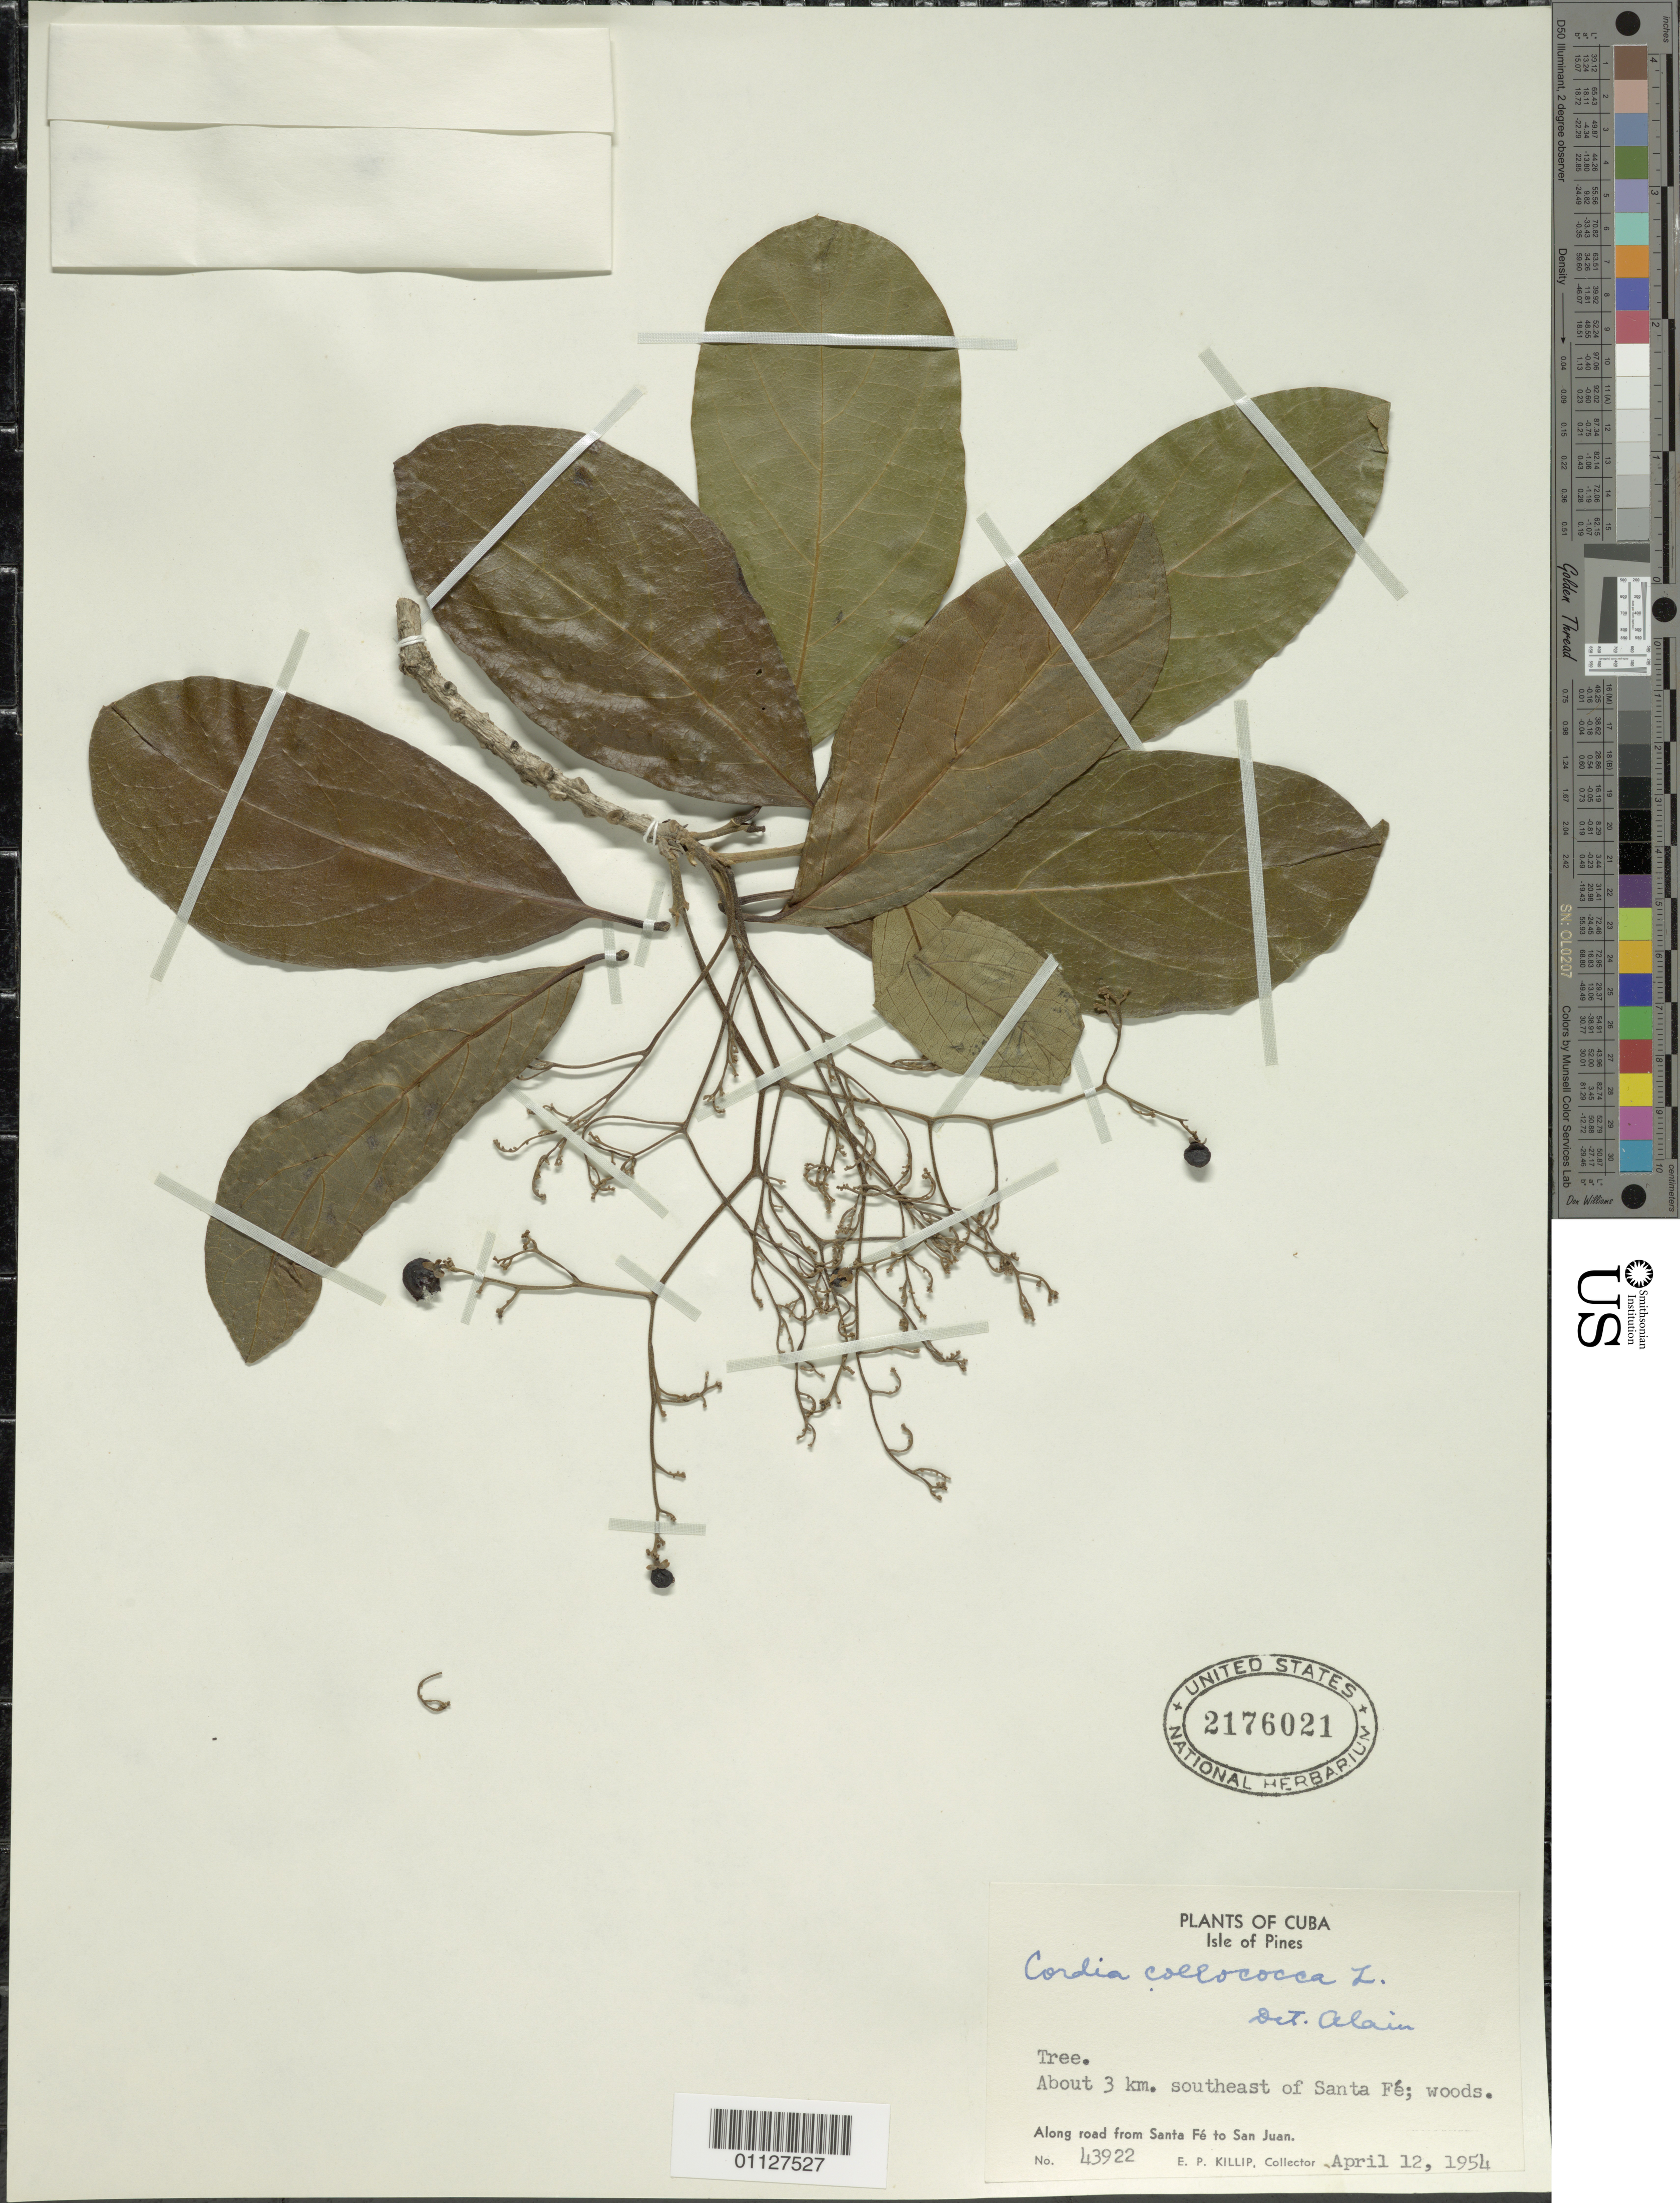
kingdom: Plantae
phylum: Tracheophyta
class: Magnoliopsida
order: Boraginales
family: Cordiaceae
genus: Cordia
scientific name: Cordia collococca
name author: L.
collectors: E. P. Killip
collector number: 43922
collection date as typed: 12 Apr 1954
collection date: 1954-04-12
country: Cuba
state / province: Isla de La Juventud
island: Isla de la Juventud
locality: Isle of Pines, Along road from Santa Fe to San Juan About 3 km SE of Santa Fe; woods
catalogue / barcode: US 2176021